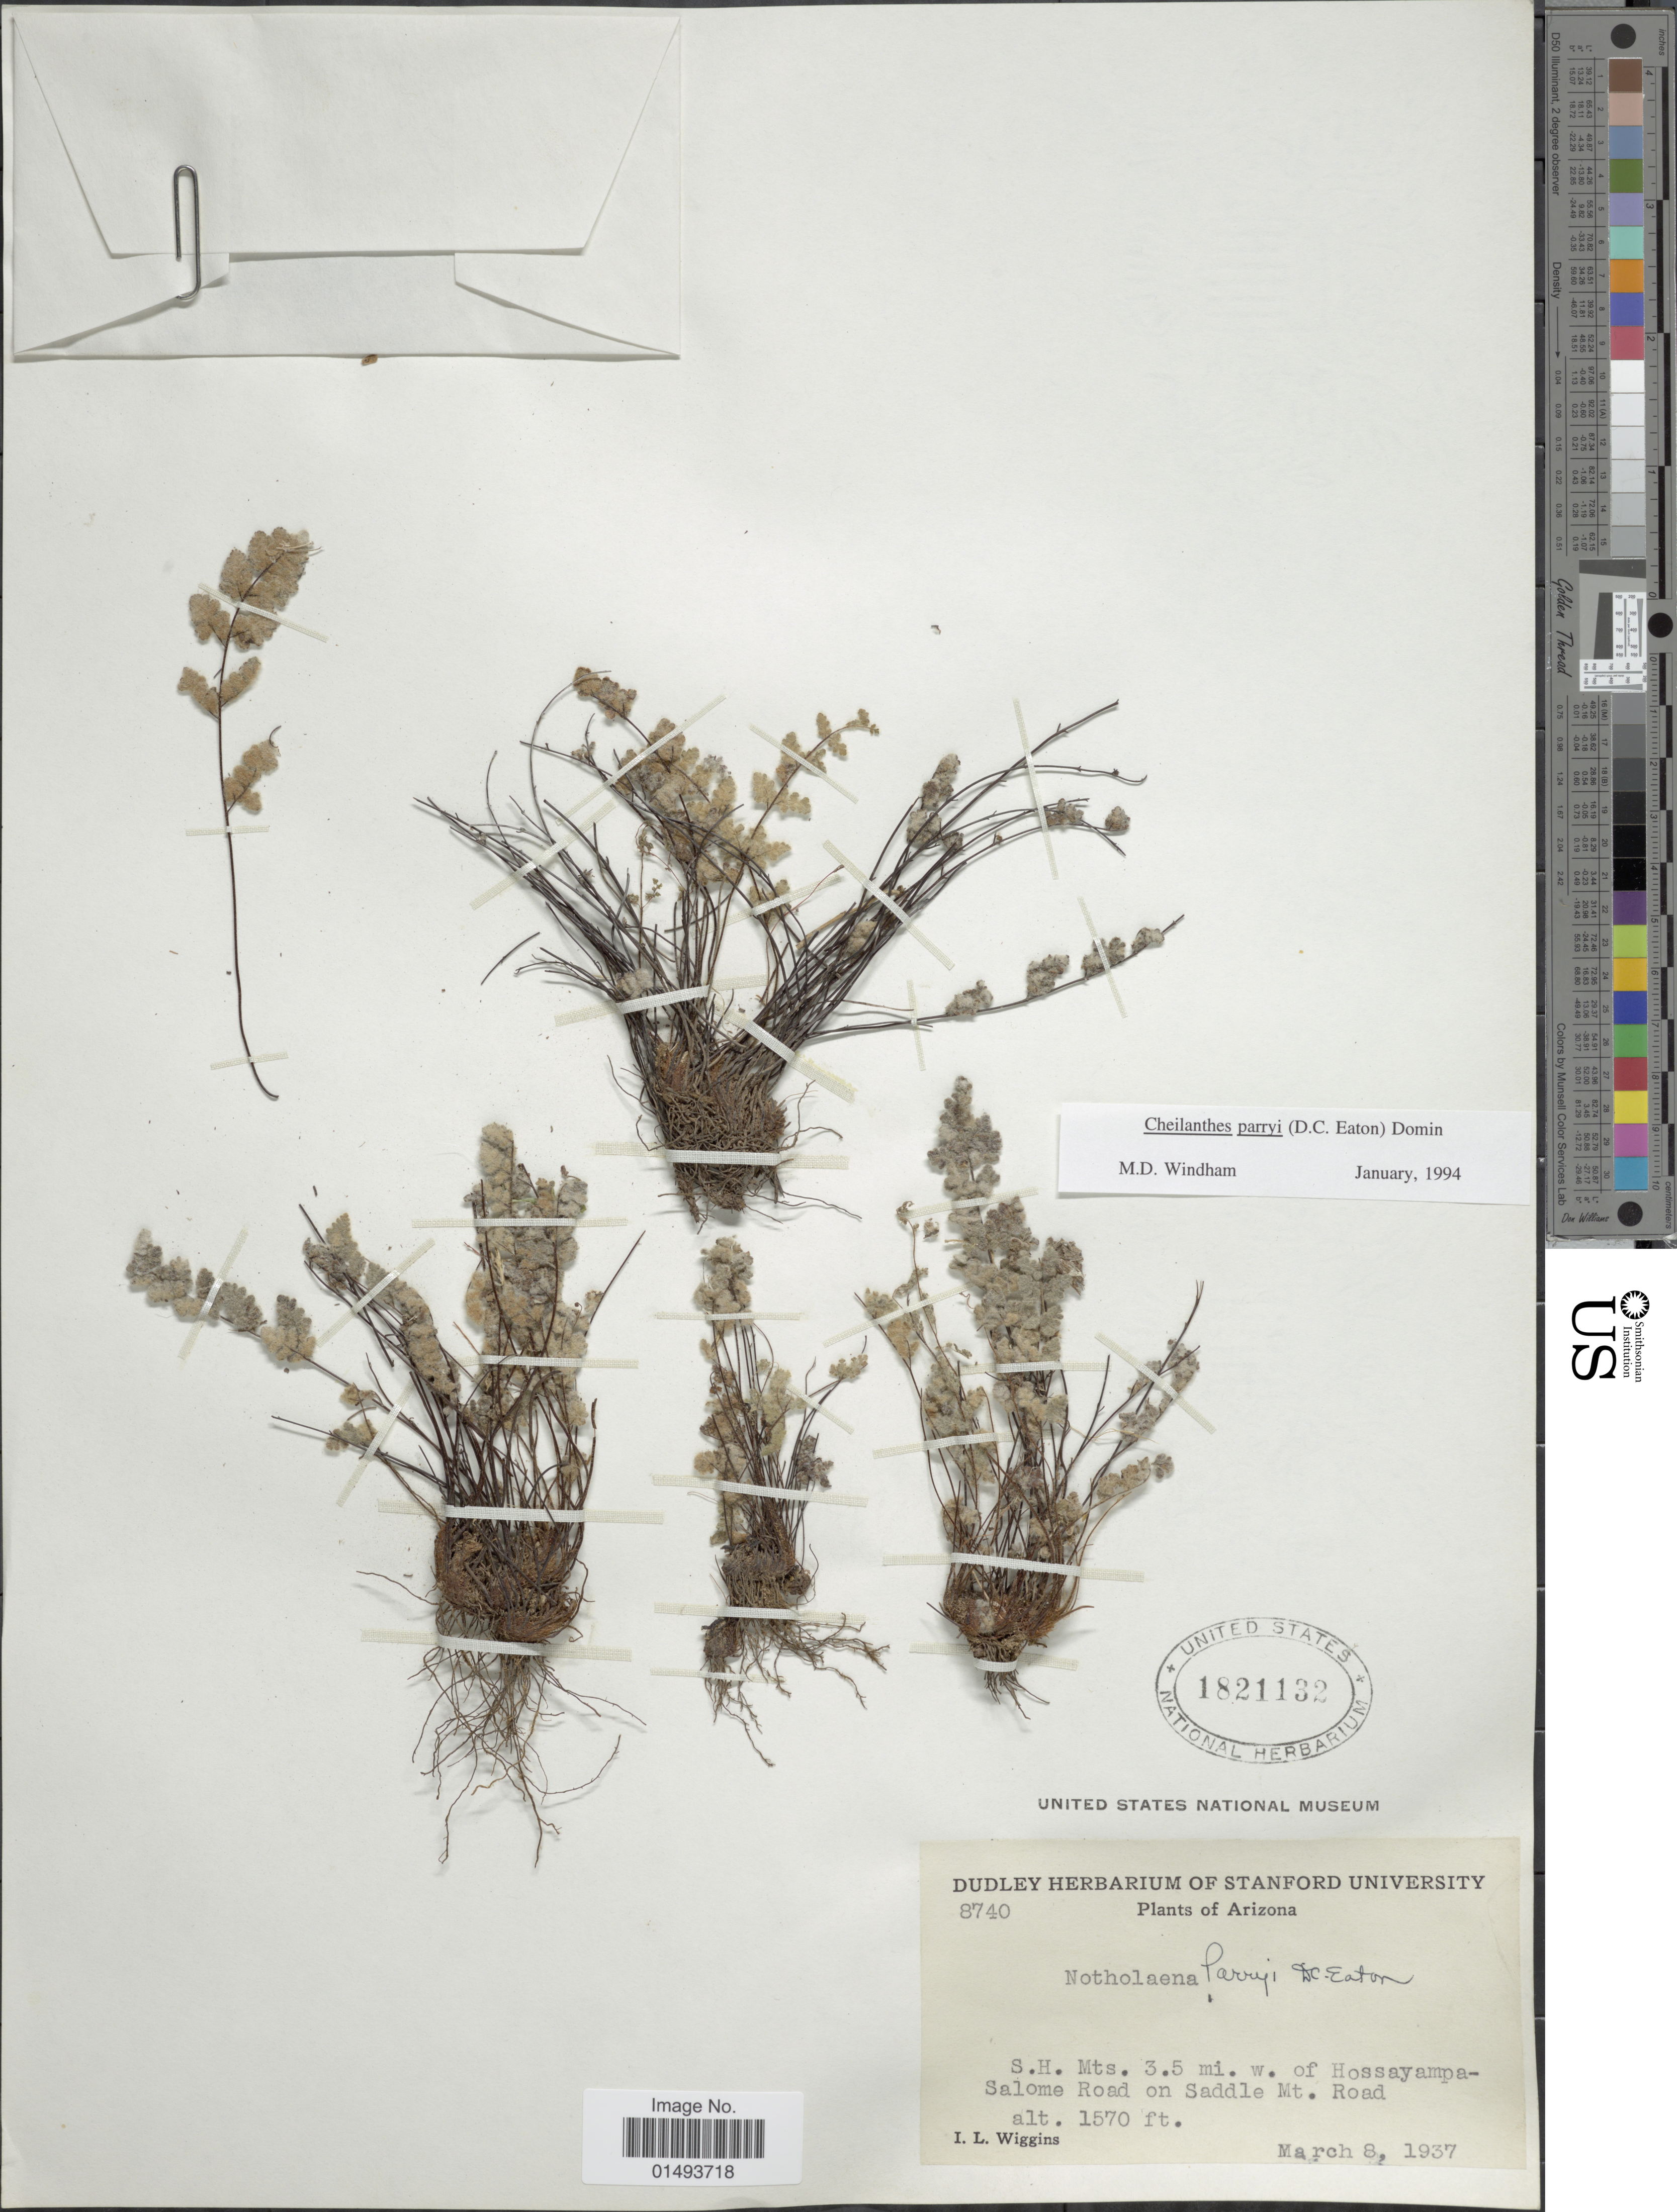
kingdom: Plantae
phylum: Tracheophyta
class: Polypodiopsida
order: Polypodiales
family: Pteridaceae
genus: Myriopteris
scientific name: Myriopteris parryi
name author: (D.C. Eaton) Grusz & Windham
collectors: I. L. Wiggins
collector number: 8740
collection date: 1937-03-08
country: United States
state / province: Arizona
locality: Plants of Arizona, S.H. Mts. 3.5 mi. w. of Hossayampa Salome Road on Saddle Mt. Road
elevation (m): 479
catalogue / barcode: US 1821132